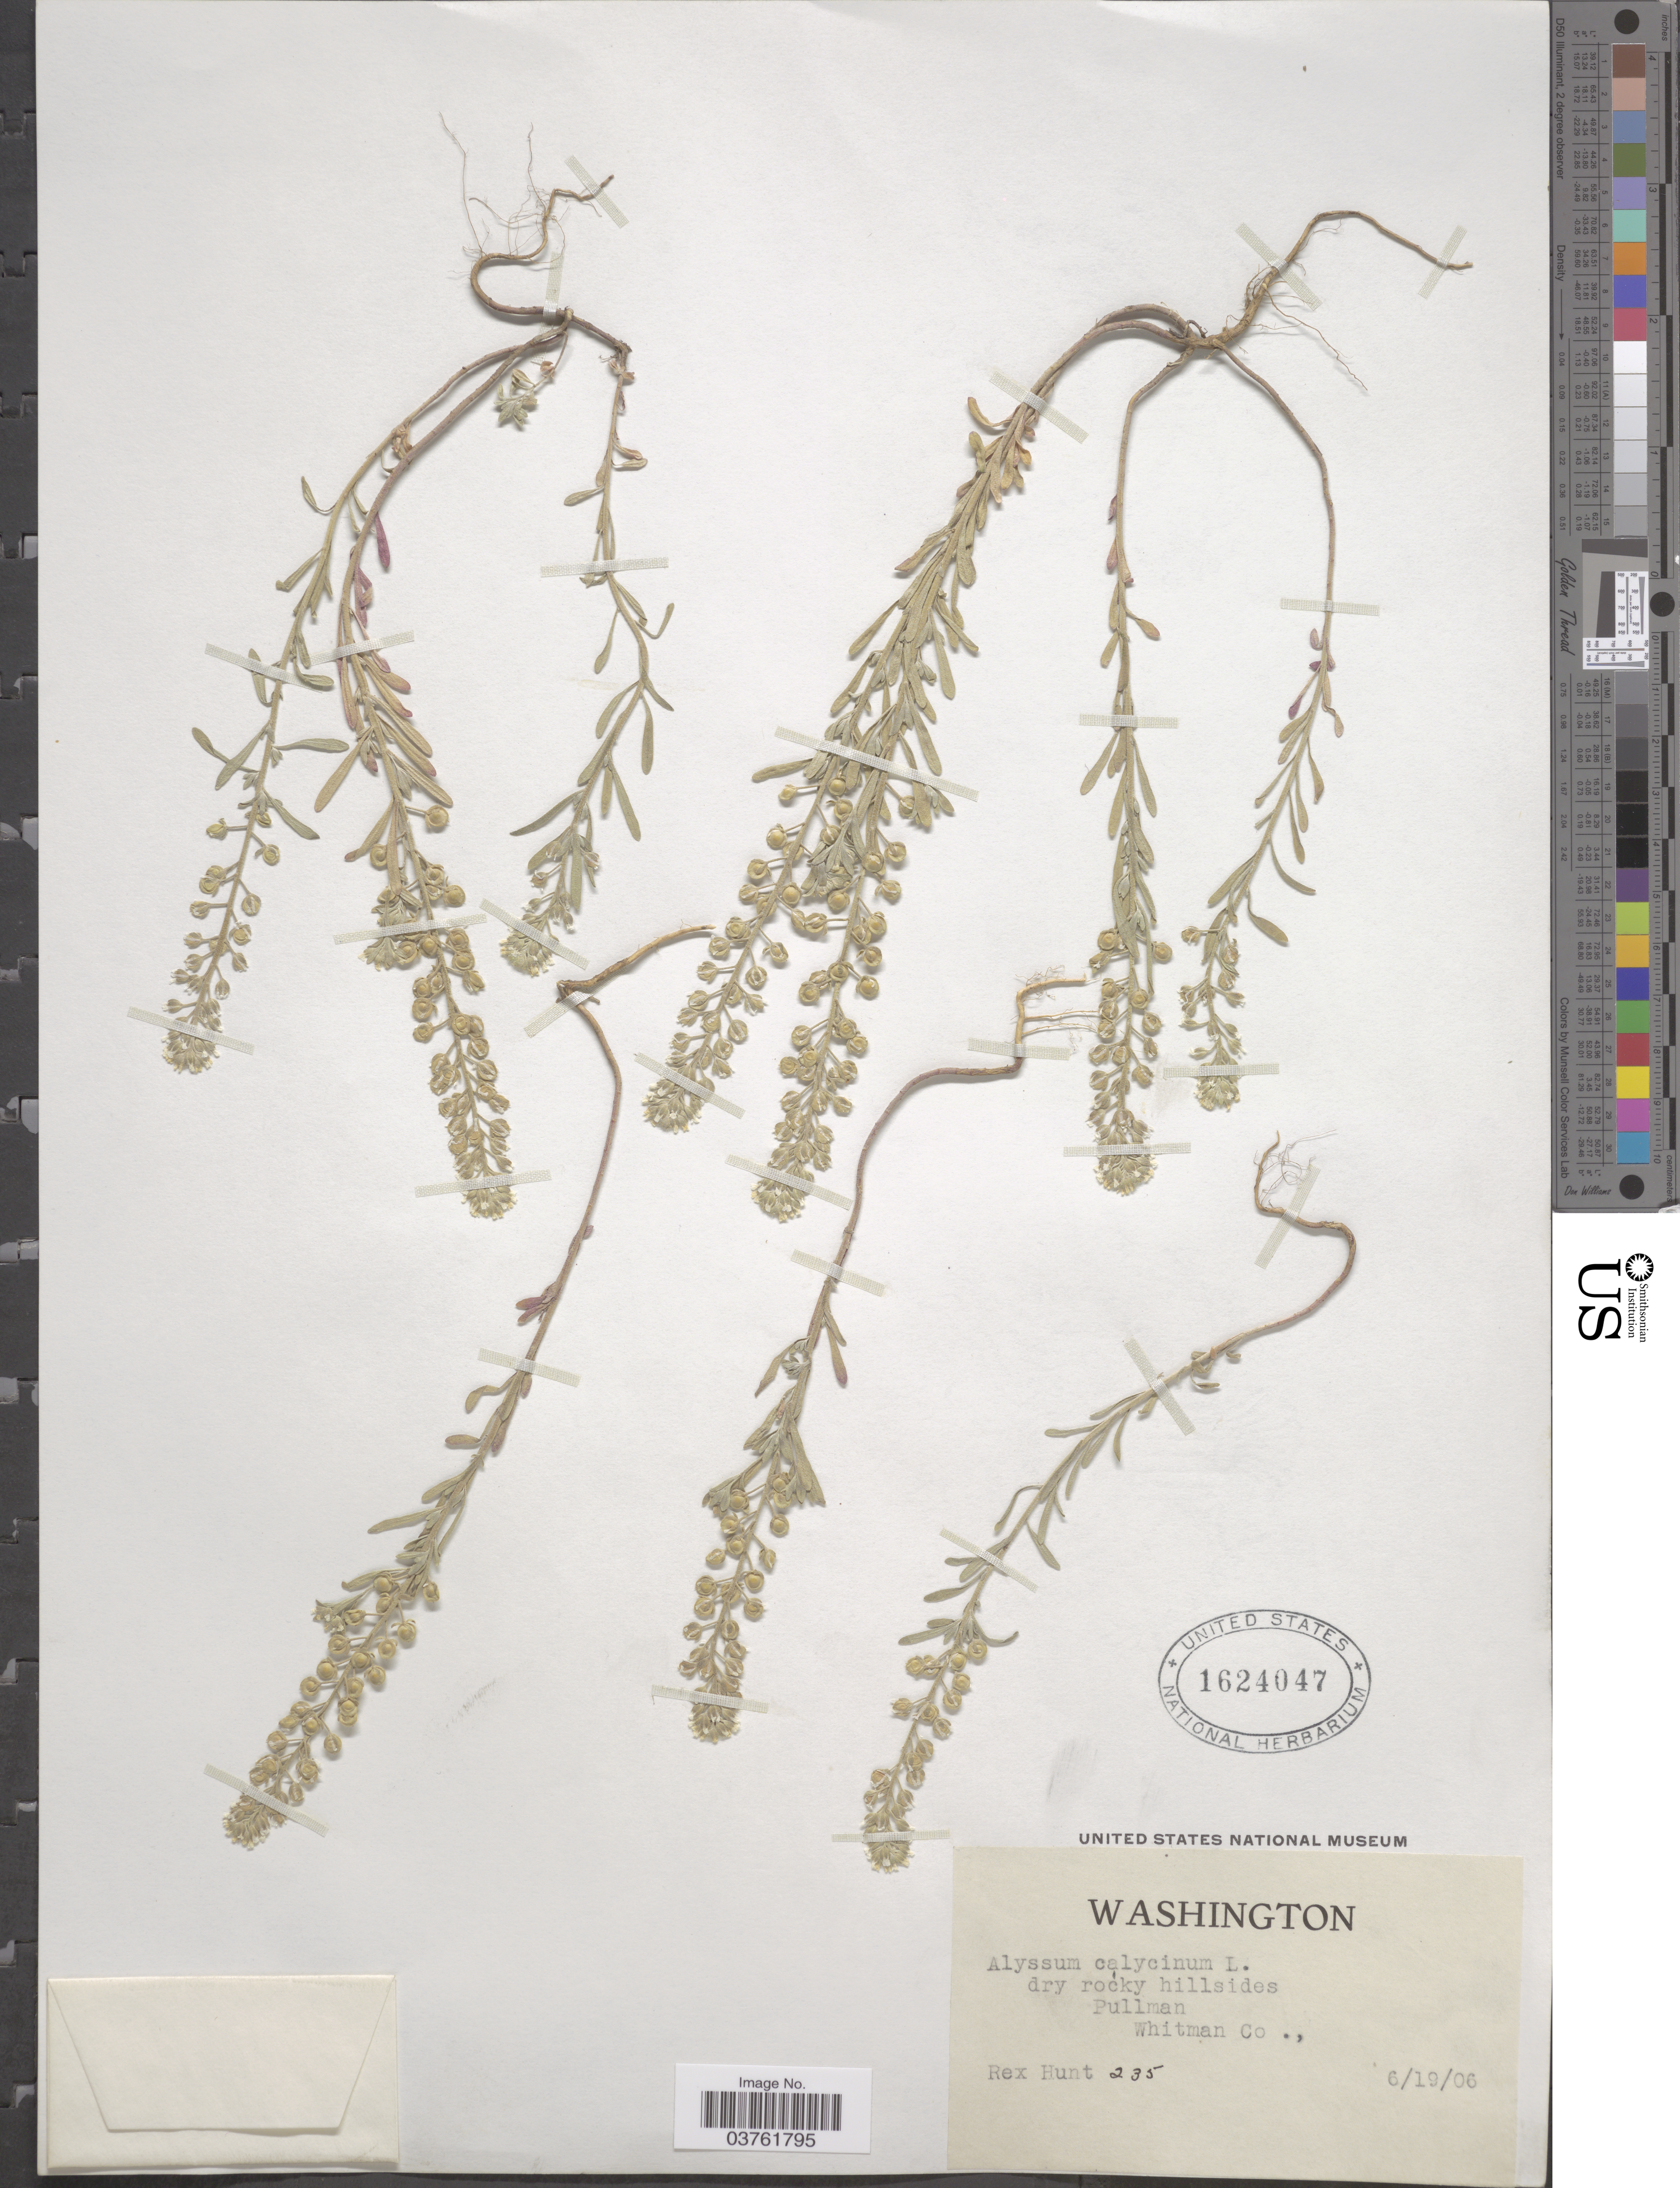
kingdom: Plantae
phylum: Tracheophyta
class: Magnoliopsida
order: Brassicales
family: Brassicaceae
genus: Alyssum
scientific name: Alyssum alyssoides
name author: (L.) L.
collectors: R. Hunt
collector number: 235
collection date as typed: Transcribed d/m/y: 19/6/6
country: United States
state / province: Washington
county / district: Whitman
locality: Pullman, Whitman Co.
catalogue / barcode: US 1624047